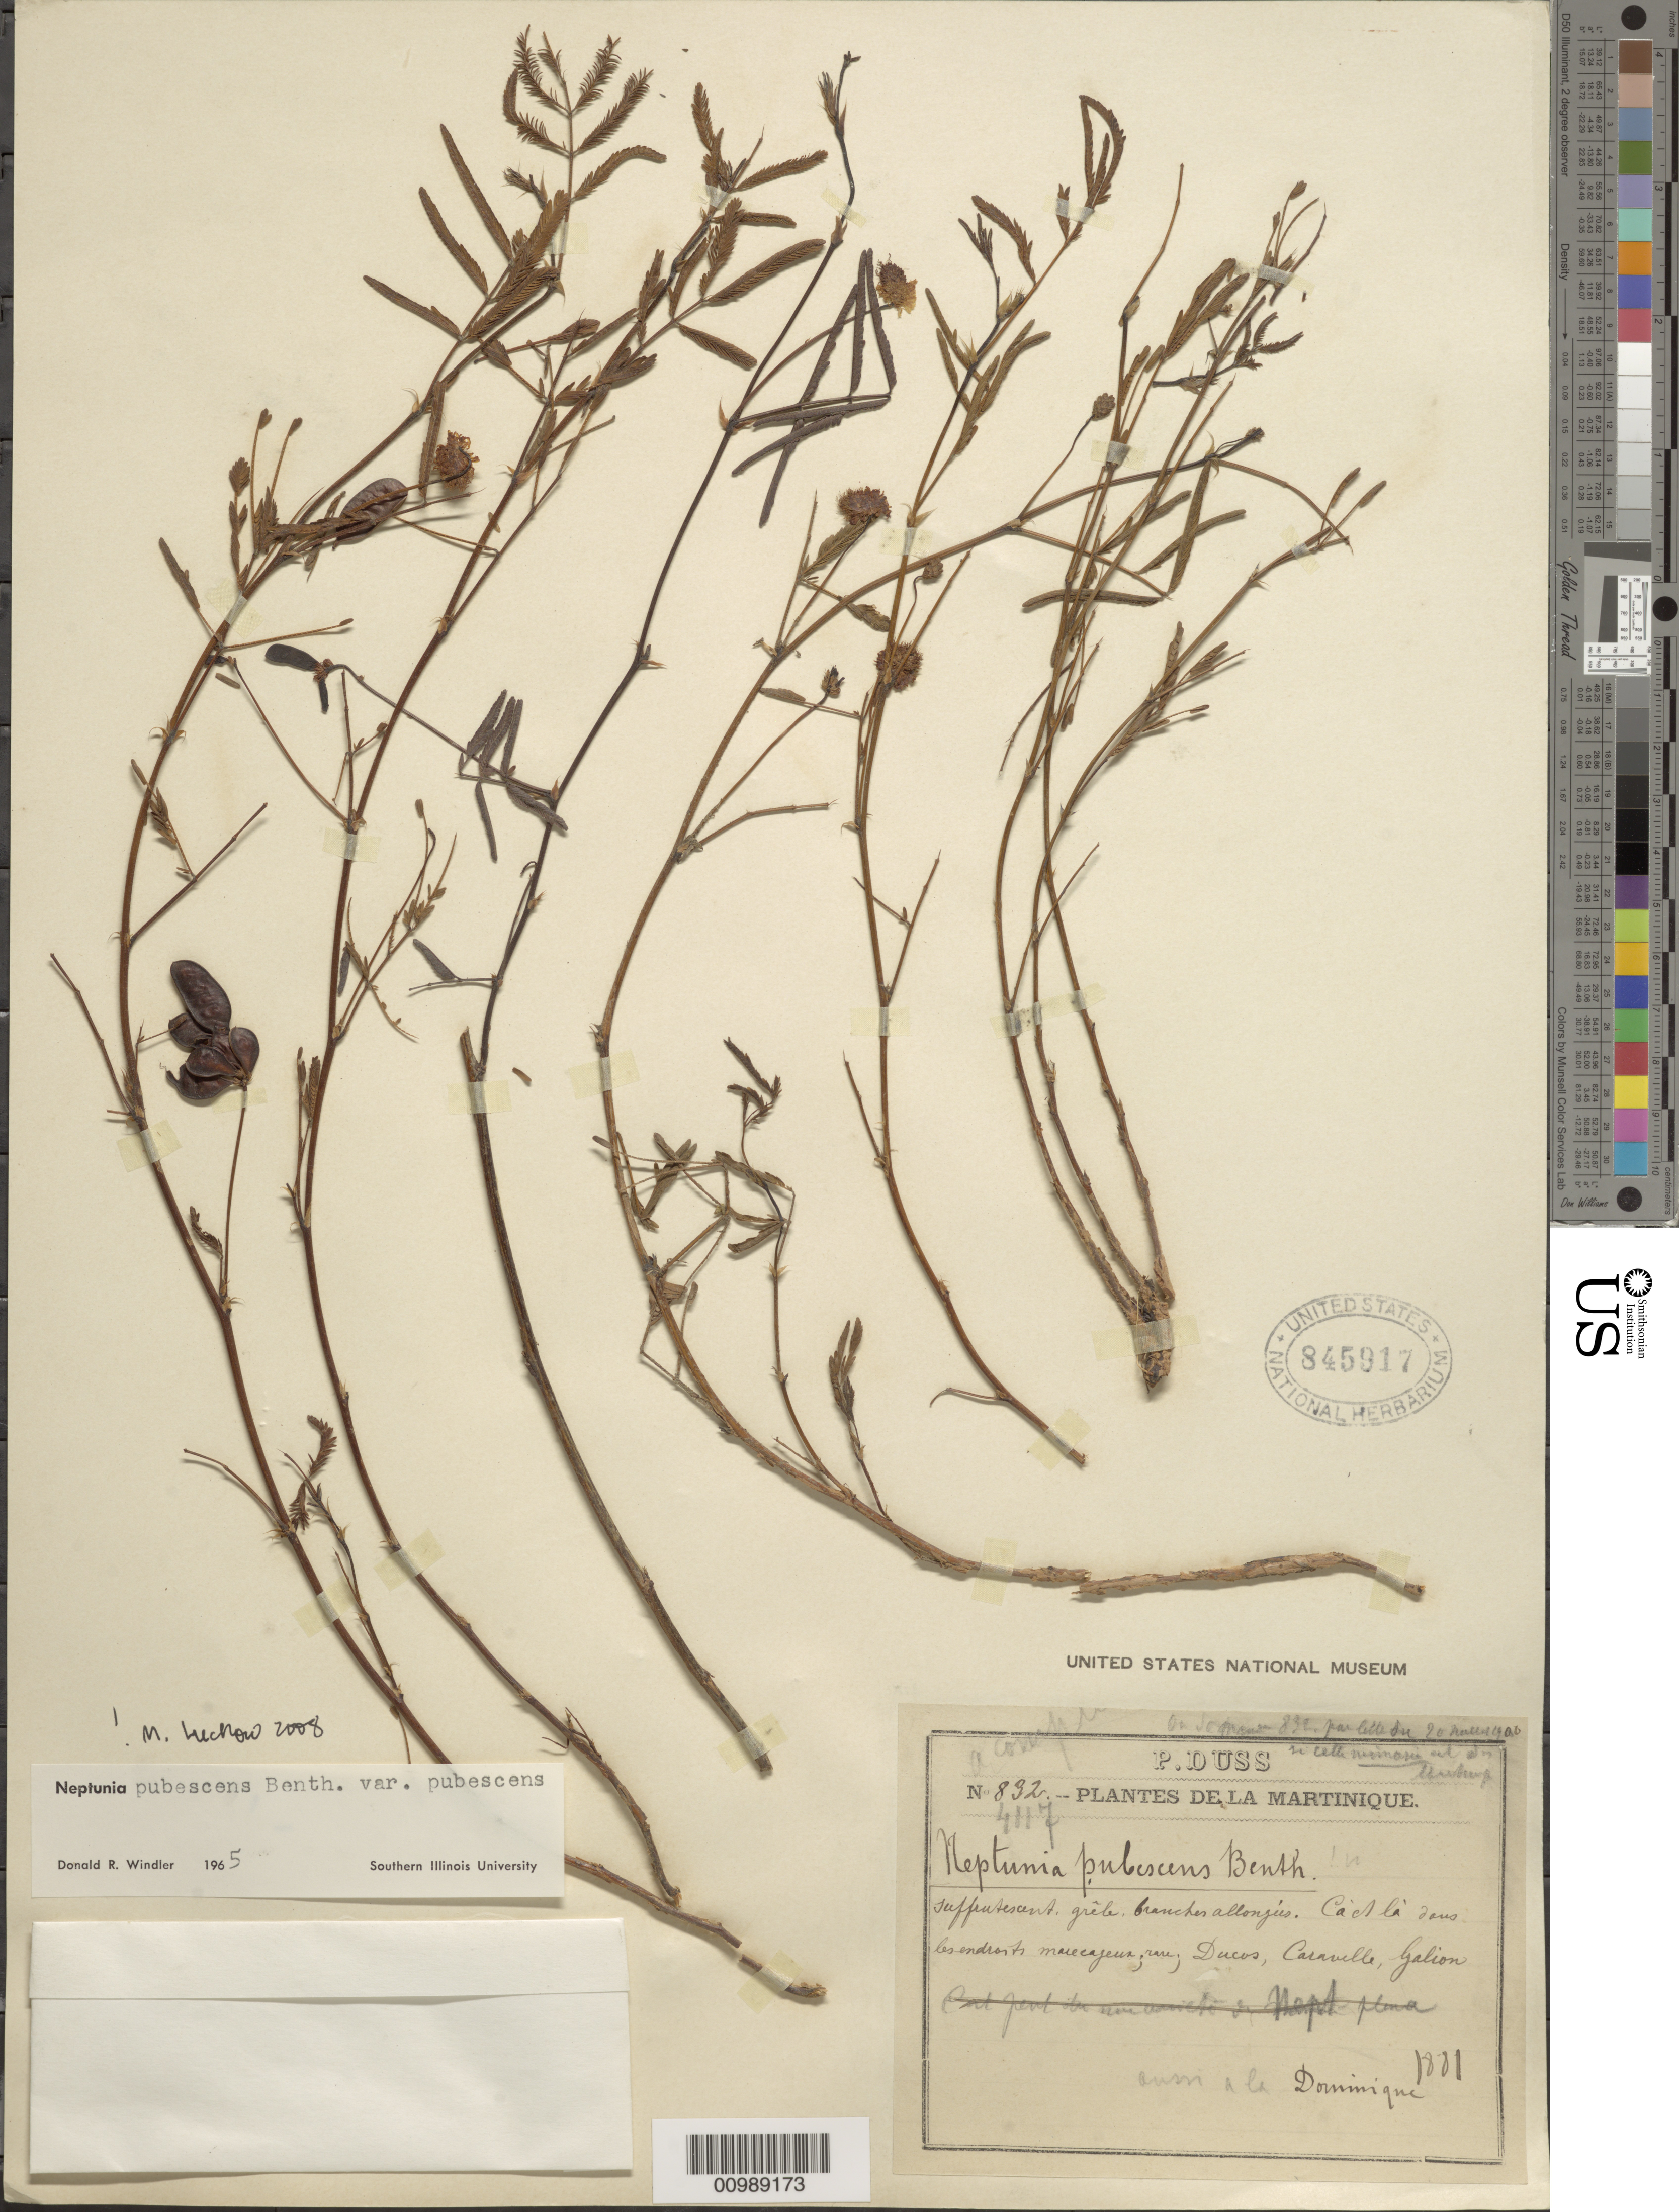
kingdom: Plantae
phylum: Tracheophyta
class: Magnoliopsida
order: Fabales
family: Fabaceae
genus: Neptunia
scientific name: Neptunia pubescens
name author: Benth.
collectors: Père Duss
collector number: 832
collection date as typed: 1881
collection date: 1881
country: Martinique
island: Martinique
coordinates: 0 N, 0 E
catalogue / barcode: US 845917